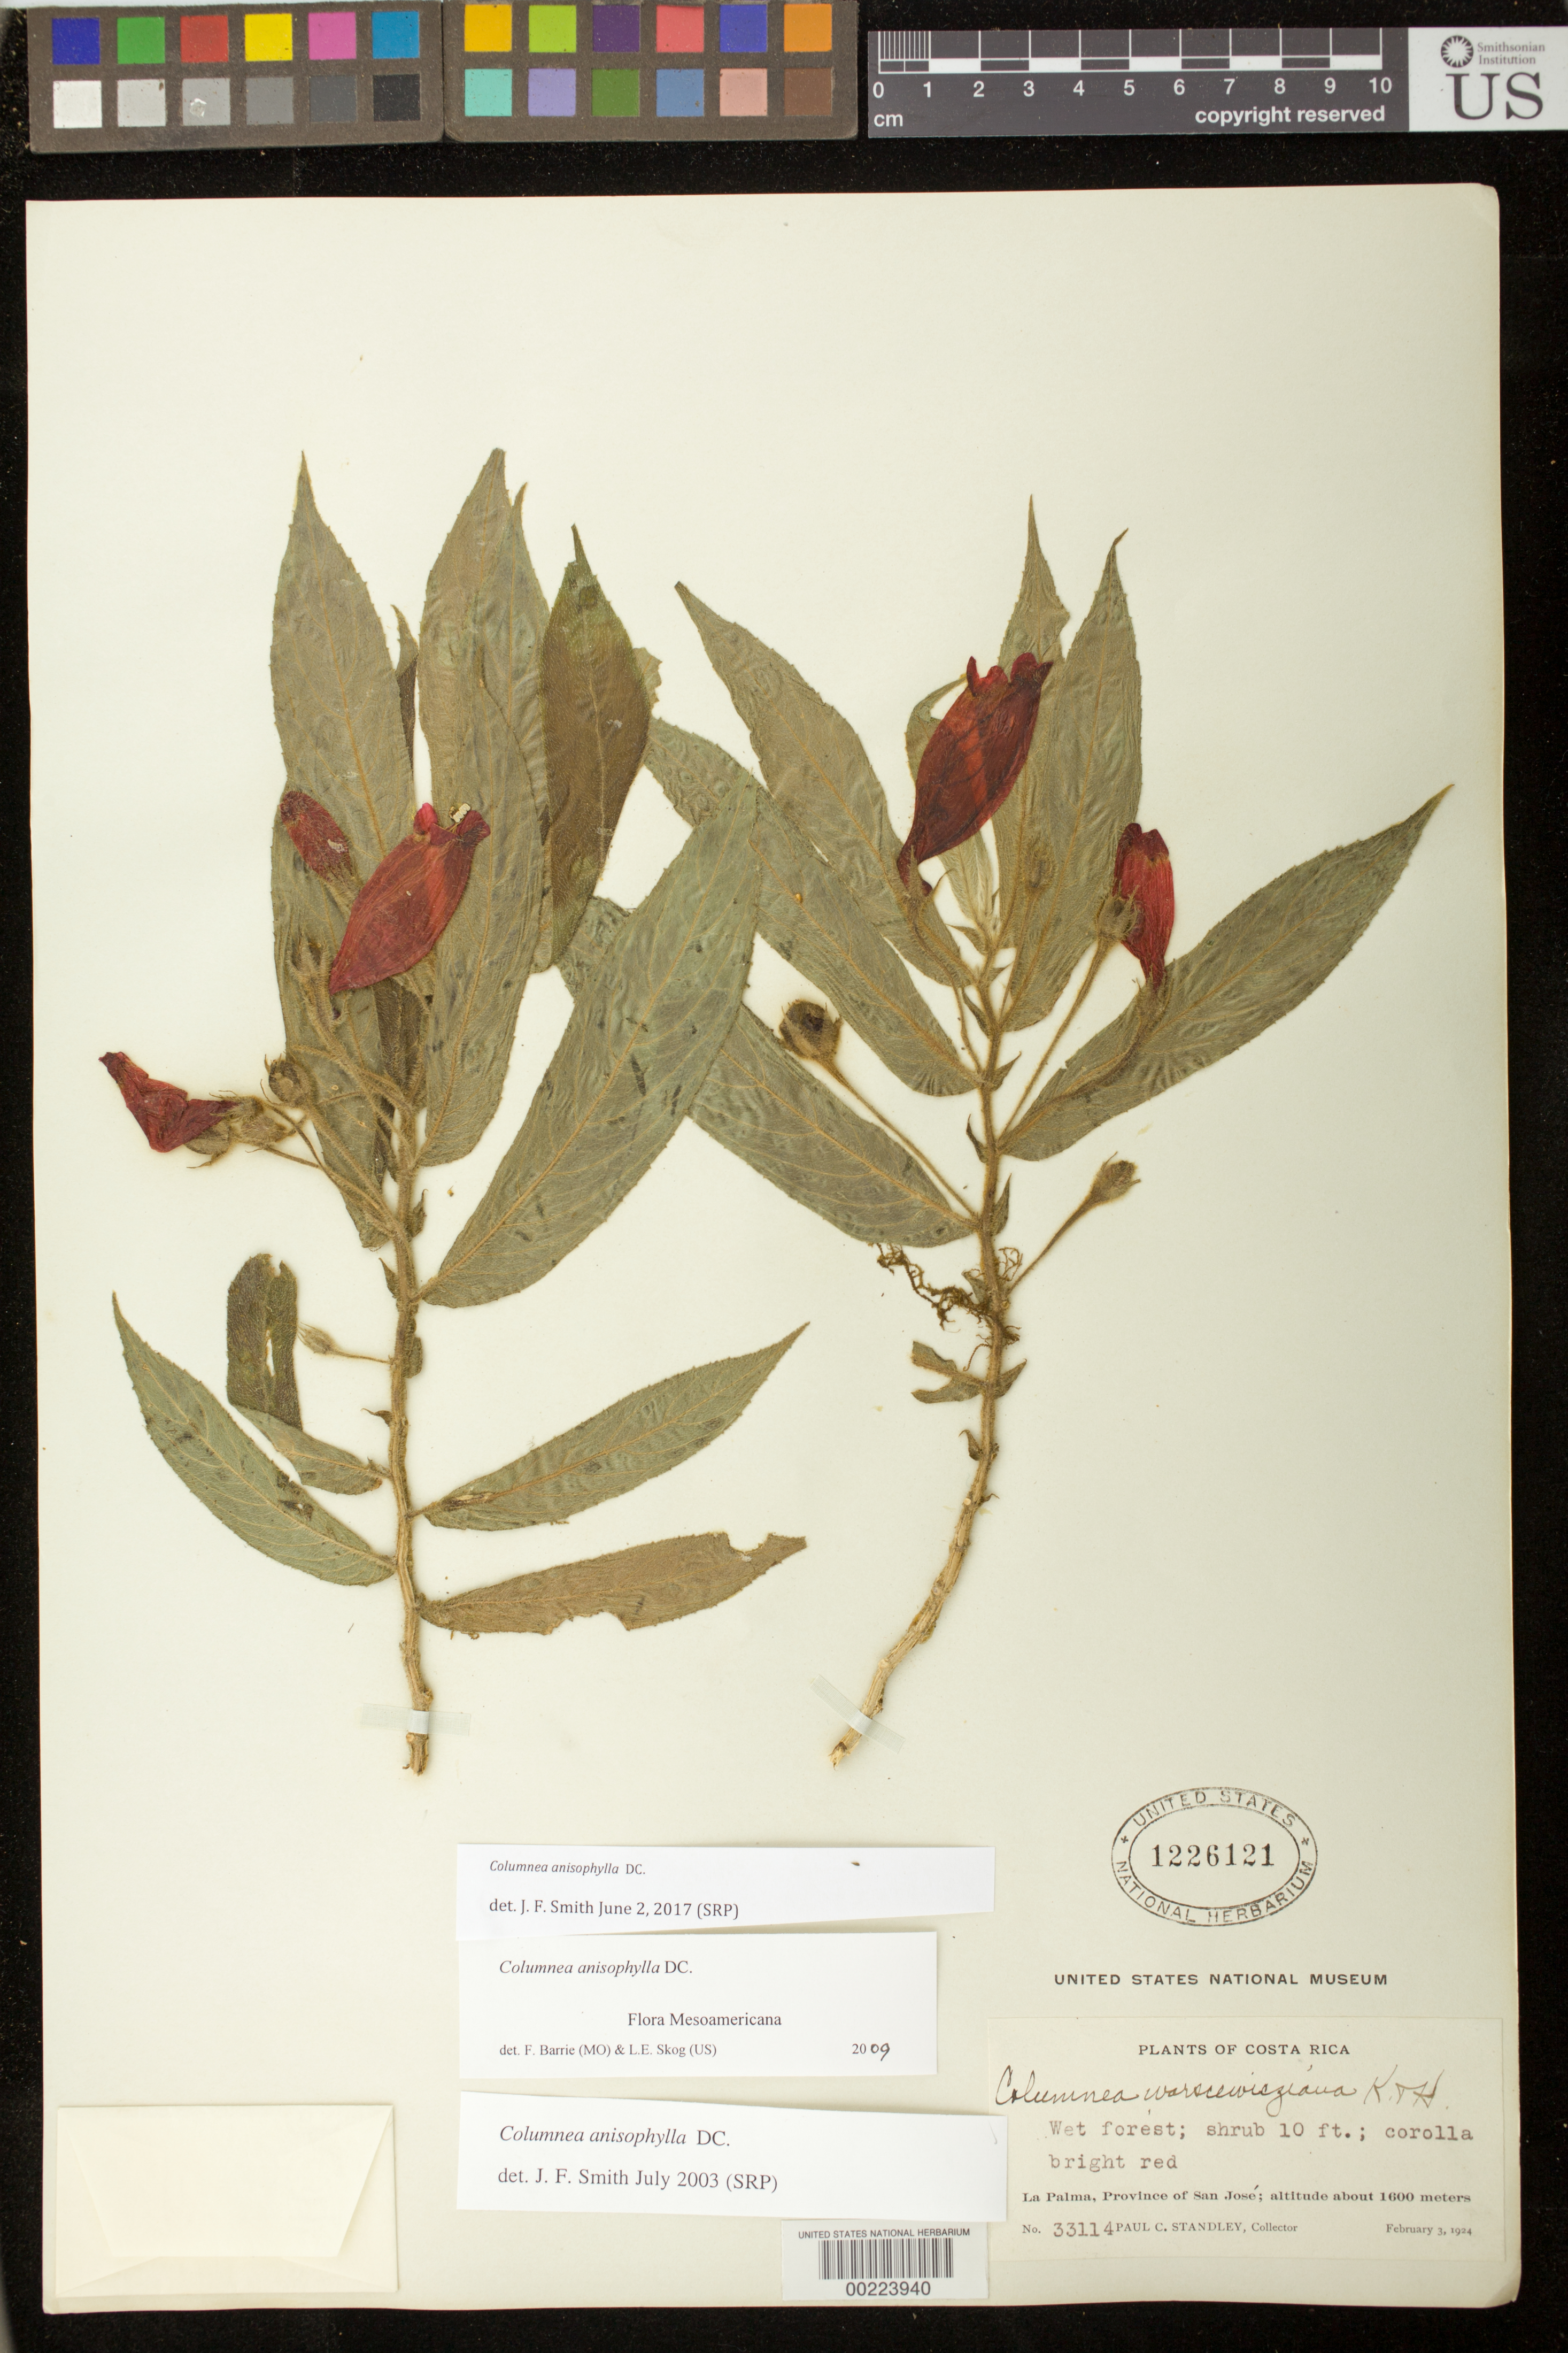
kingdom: Plantae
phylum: Tracheophyta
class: Magnoliopsida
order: Lamiales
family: Gesneriaceae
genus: Columnea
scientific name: Columnea anisophylla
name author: DC.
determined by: Smith, J. F.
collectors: P. C. Standley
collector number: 33114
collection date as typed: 03 Feb 1924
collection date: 1924-02-03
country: Costa Rica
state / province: San José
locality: La Palma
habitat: Wet forest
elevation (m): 1600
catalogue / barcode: US 1226121